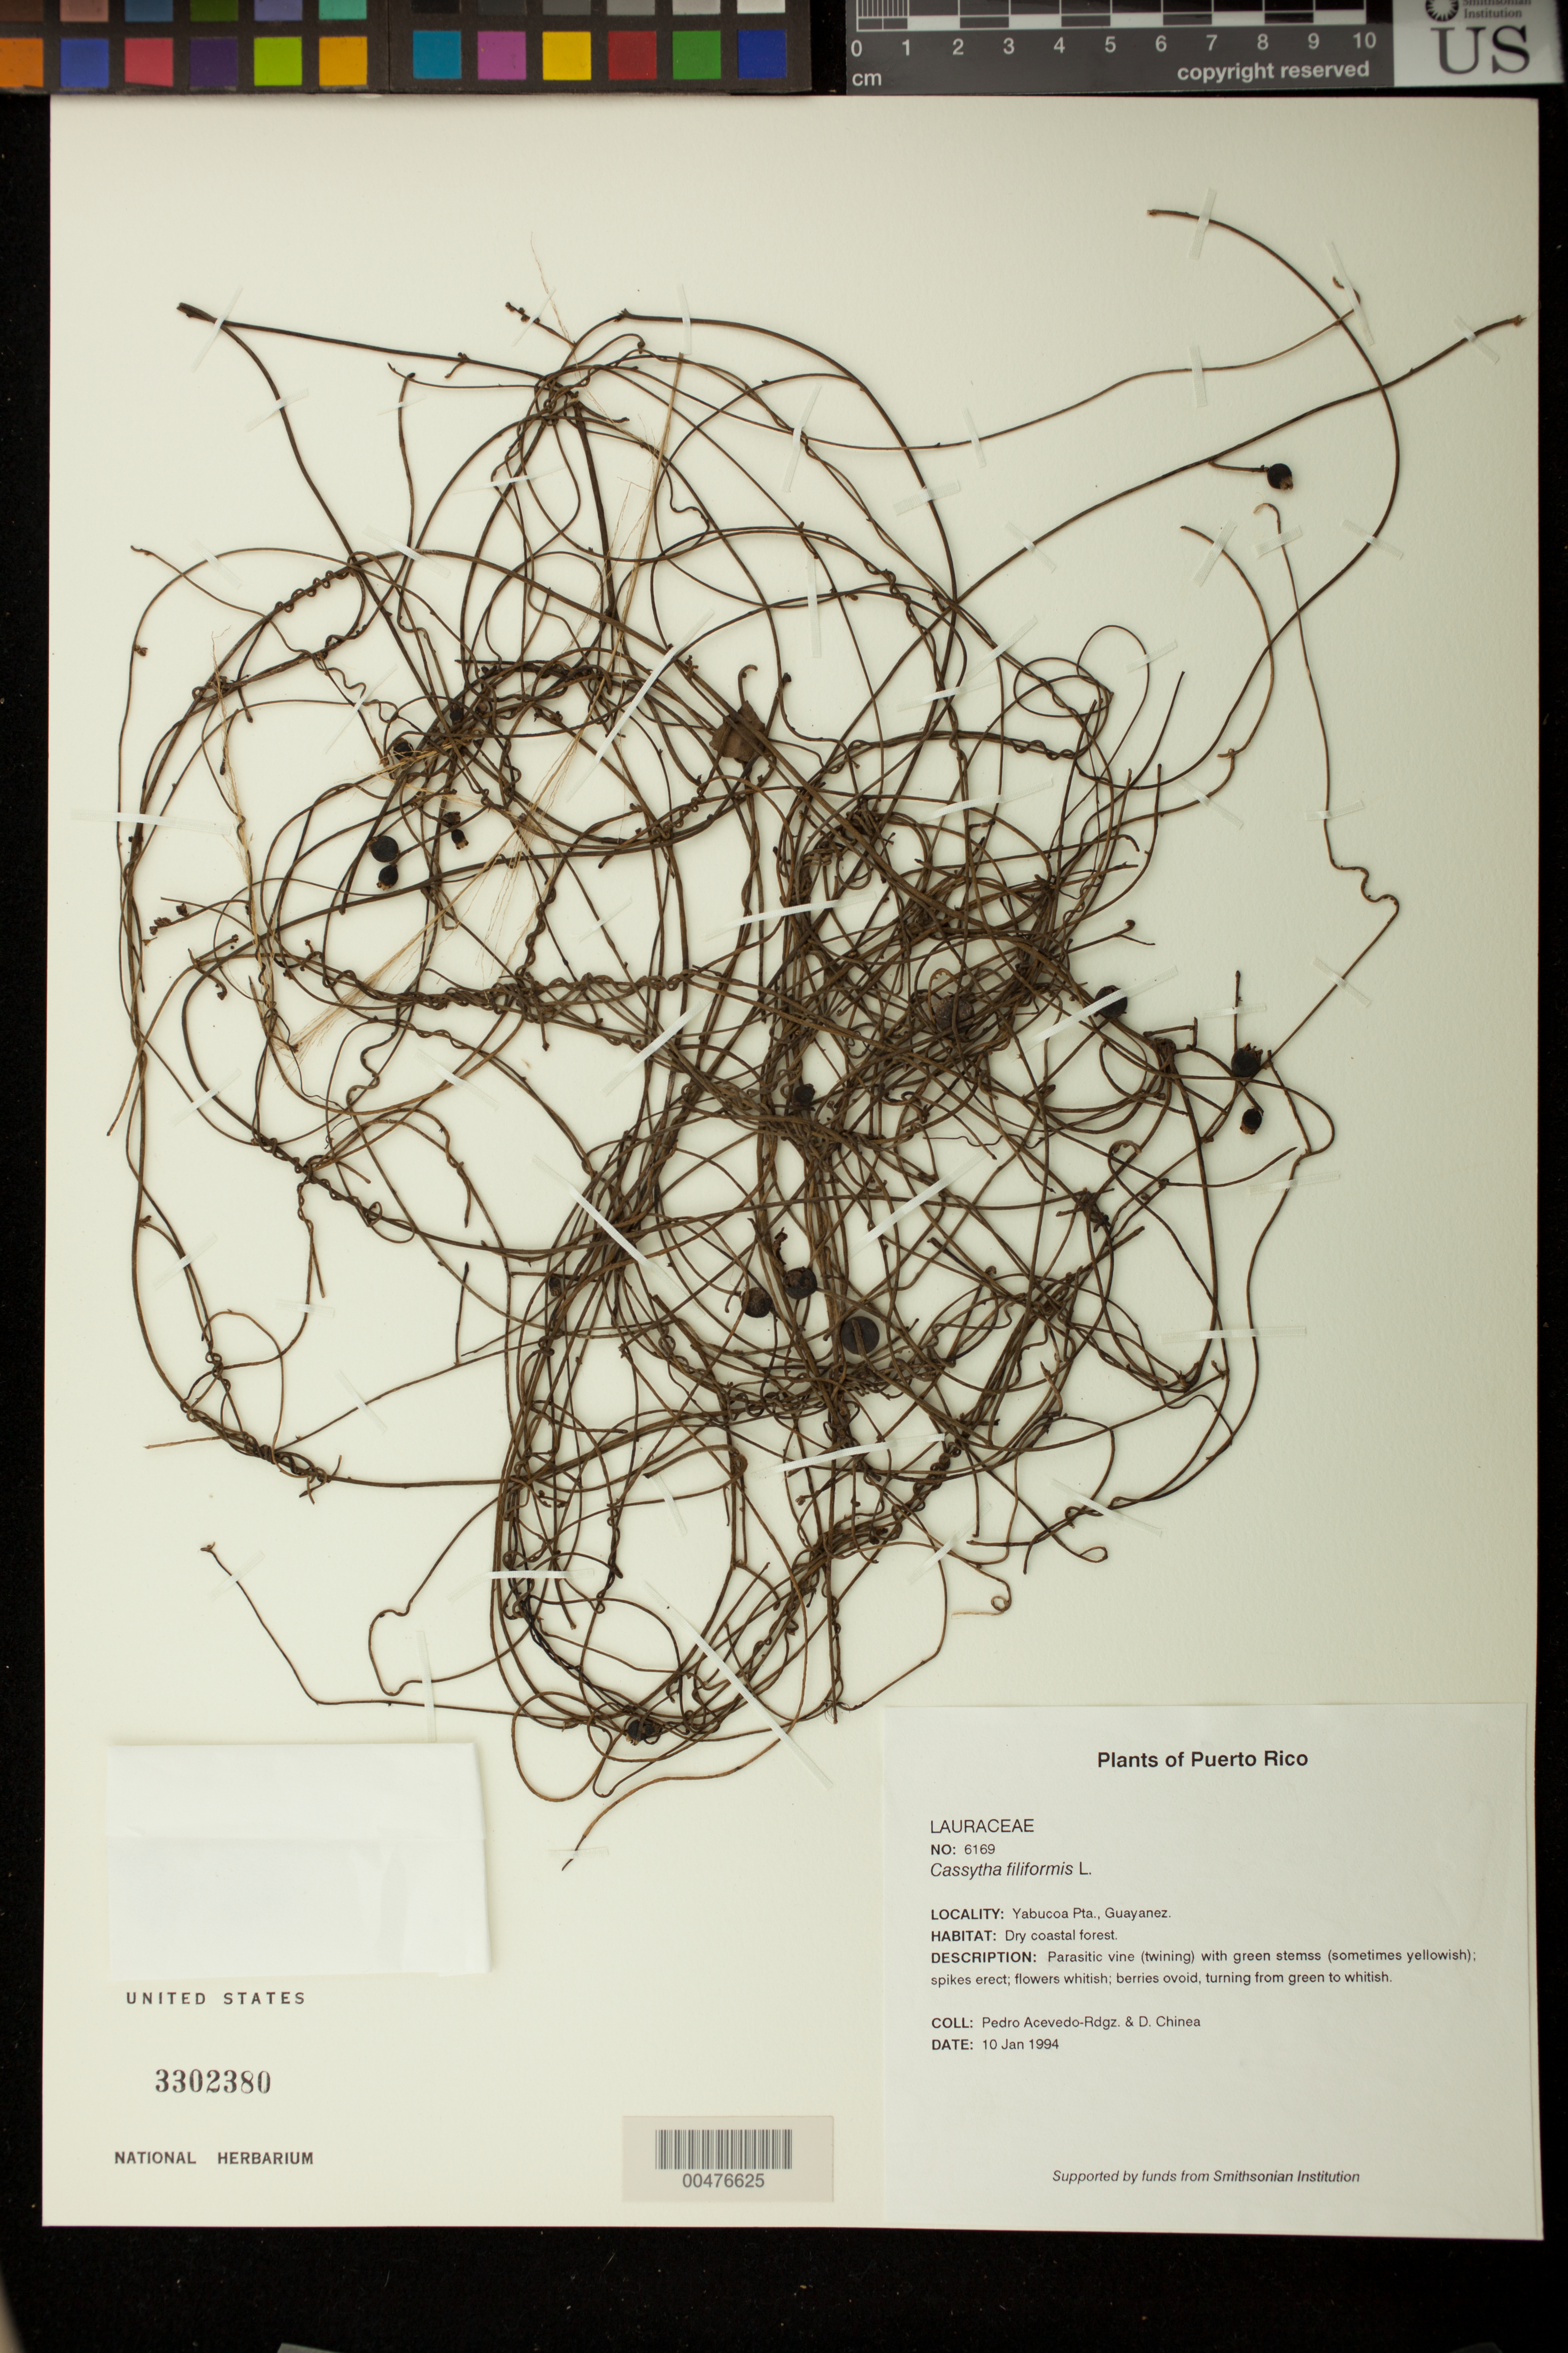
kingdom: Plantae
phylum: Tracheophyta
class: Magnoliopsida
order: Laurales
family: Lauraceae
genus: Cassytha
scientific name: Cassytha filiformis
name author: L.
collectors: P. Acevedo-Rodr. & D. Chinea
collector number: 6169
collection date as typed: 10 Jan 1994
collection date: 1994-01-10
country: Puerto Rico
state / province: Yabucoa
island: Puerto Rico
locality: Yabucoa Pta., Guayanes.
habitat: Dry coastal forest.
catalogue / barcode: US 3302380